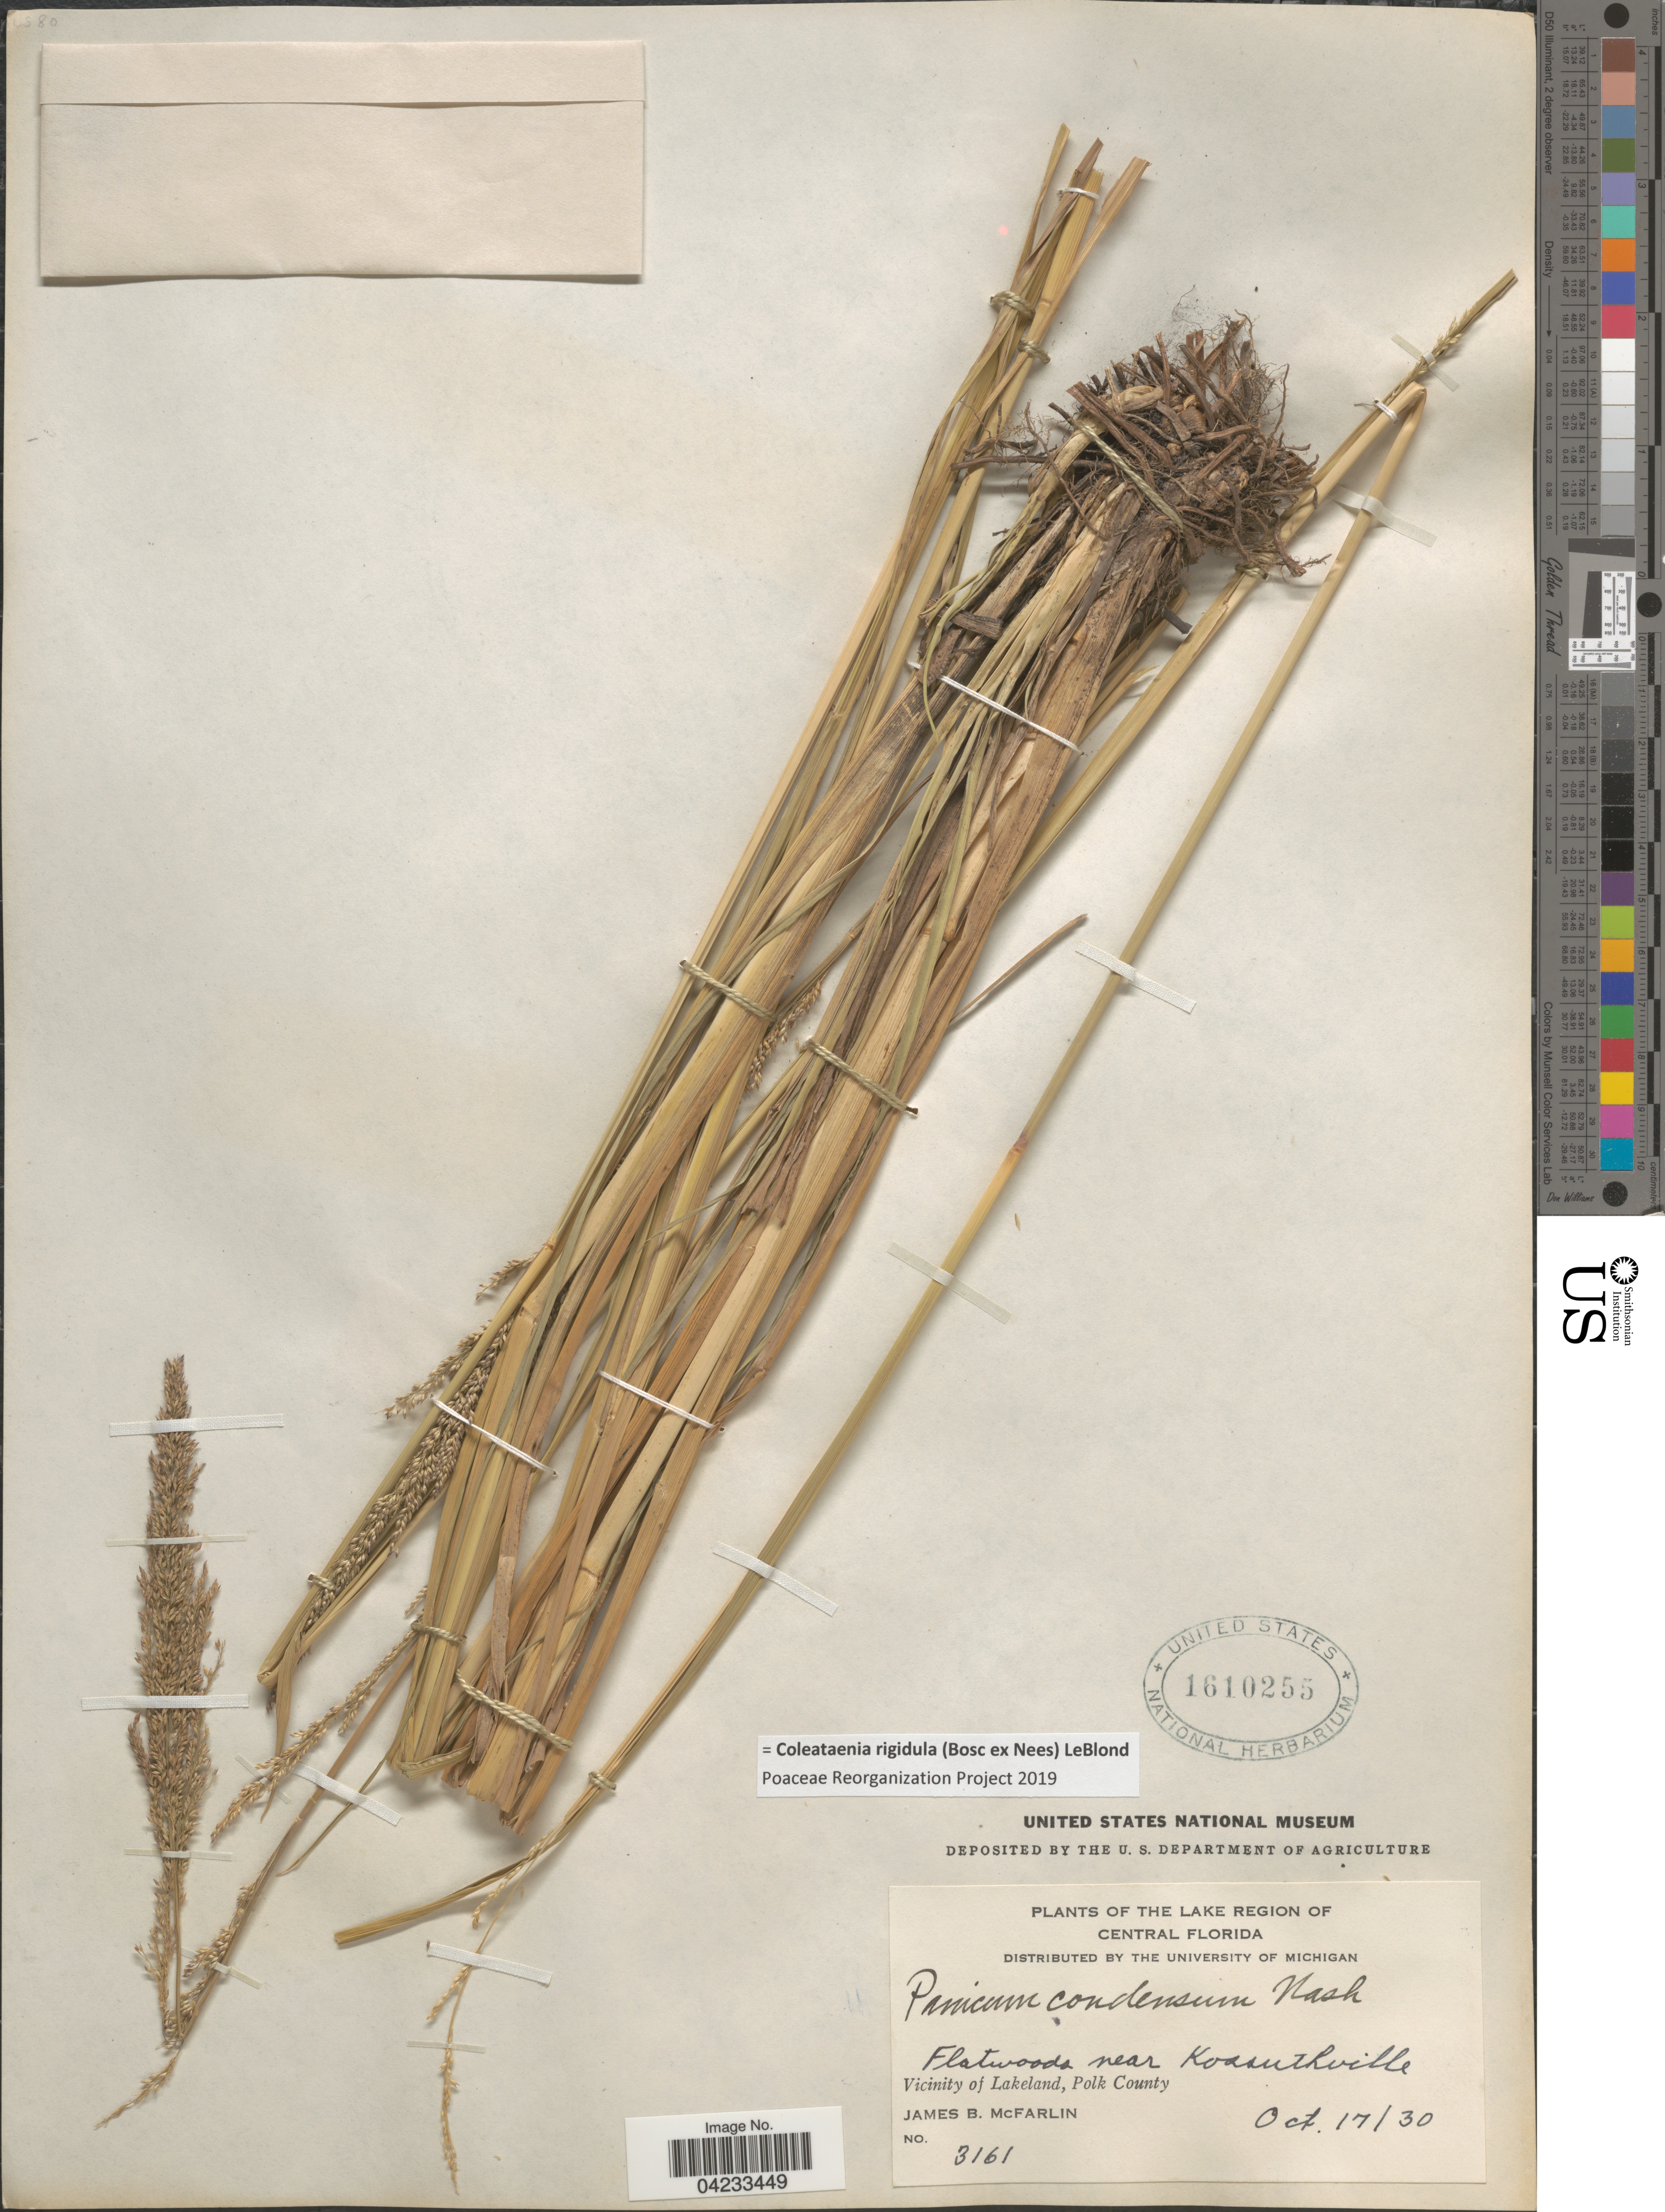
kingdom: Plantae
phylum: Tracheophyta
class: Liliopsida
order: Poales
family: Poaceae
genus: Coleataenia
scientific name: Coleataenia rigidula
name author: (Bosc ex Nees) LeBlond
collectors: J. McFarlin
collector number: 3161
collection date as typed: Transcribed d/m/y: 17/10/30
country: United States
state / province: Florida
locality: The Lake Region Of Central Florida. Flatwoods near Koasuthville. Vicinity of Lakeland, Polk County.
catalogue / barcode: US 1610255